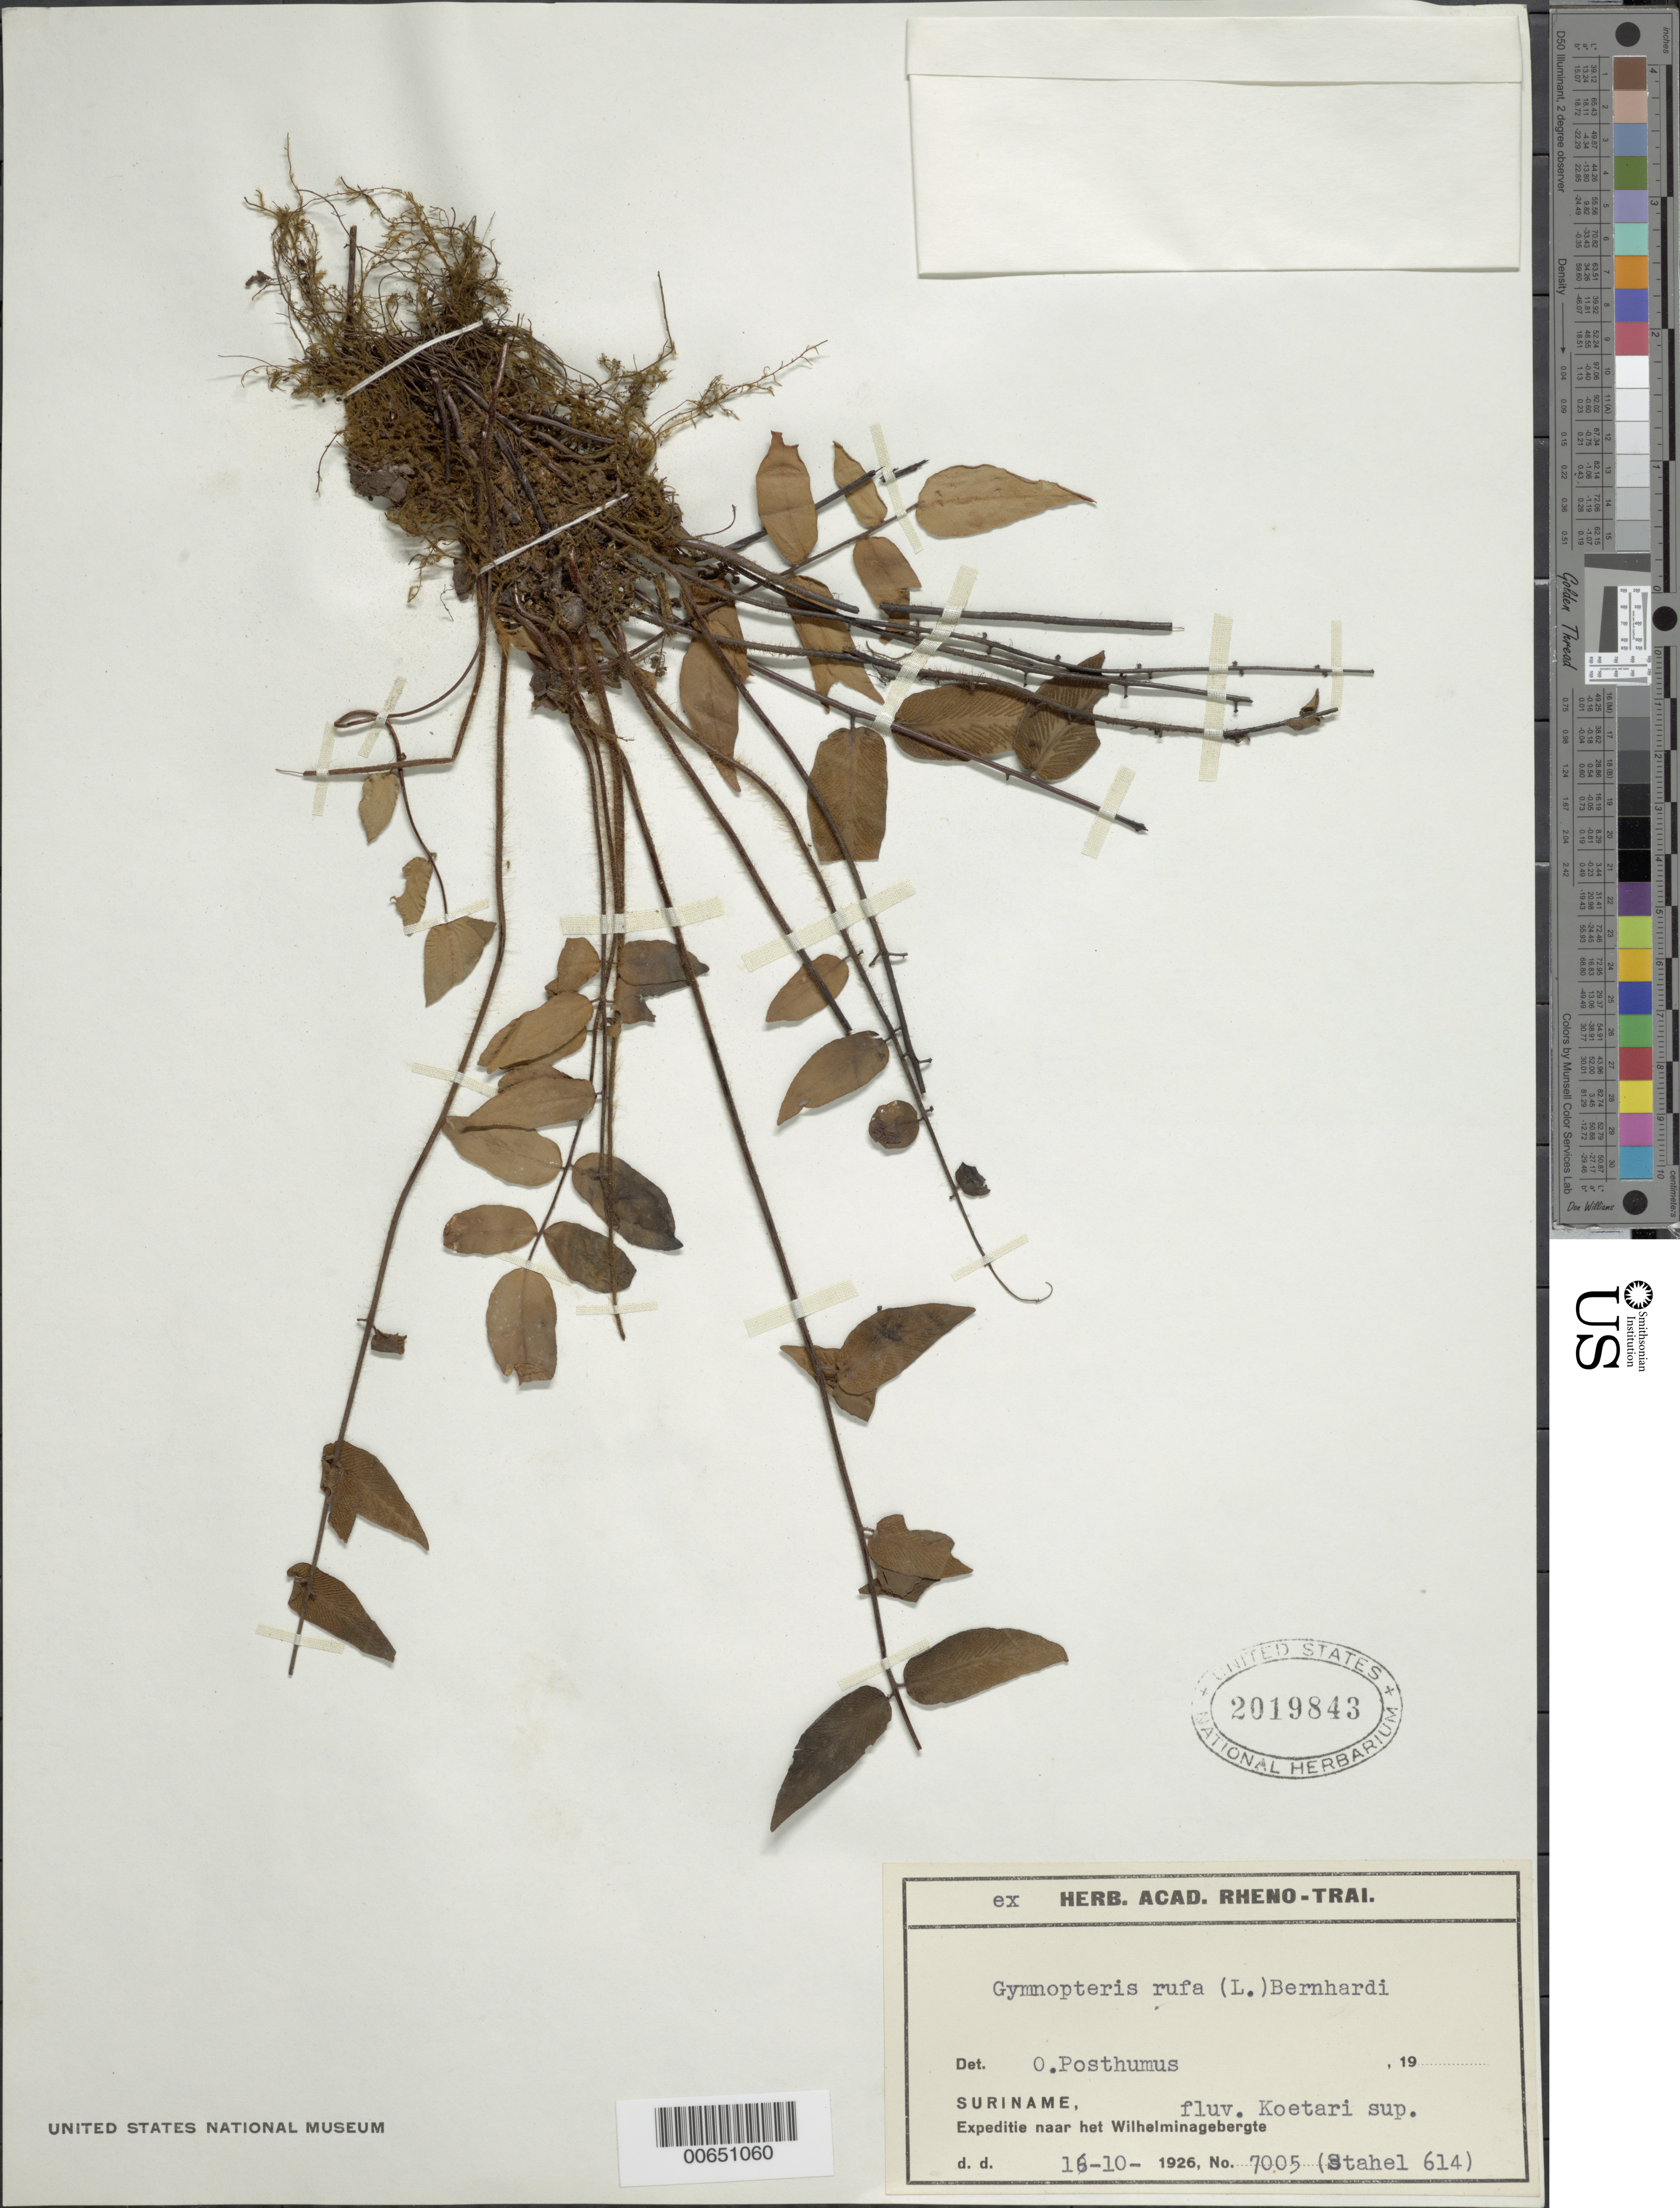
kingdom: Plantae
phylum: Tracheophyta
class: Polypodiopsida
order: Polypodiales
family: Pteridaceae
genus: Hemionitis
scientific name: Hemionitis rufa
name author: (L.) Sw.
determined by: Posthumus, O.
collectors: G. Stahel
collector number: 614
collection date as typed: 16-Oct-26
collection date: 1926-10-16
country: Suriname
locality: Koetari R. sup.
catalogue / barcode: US 2019843